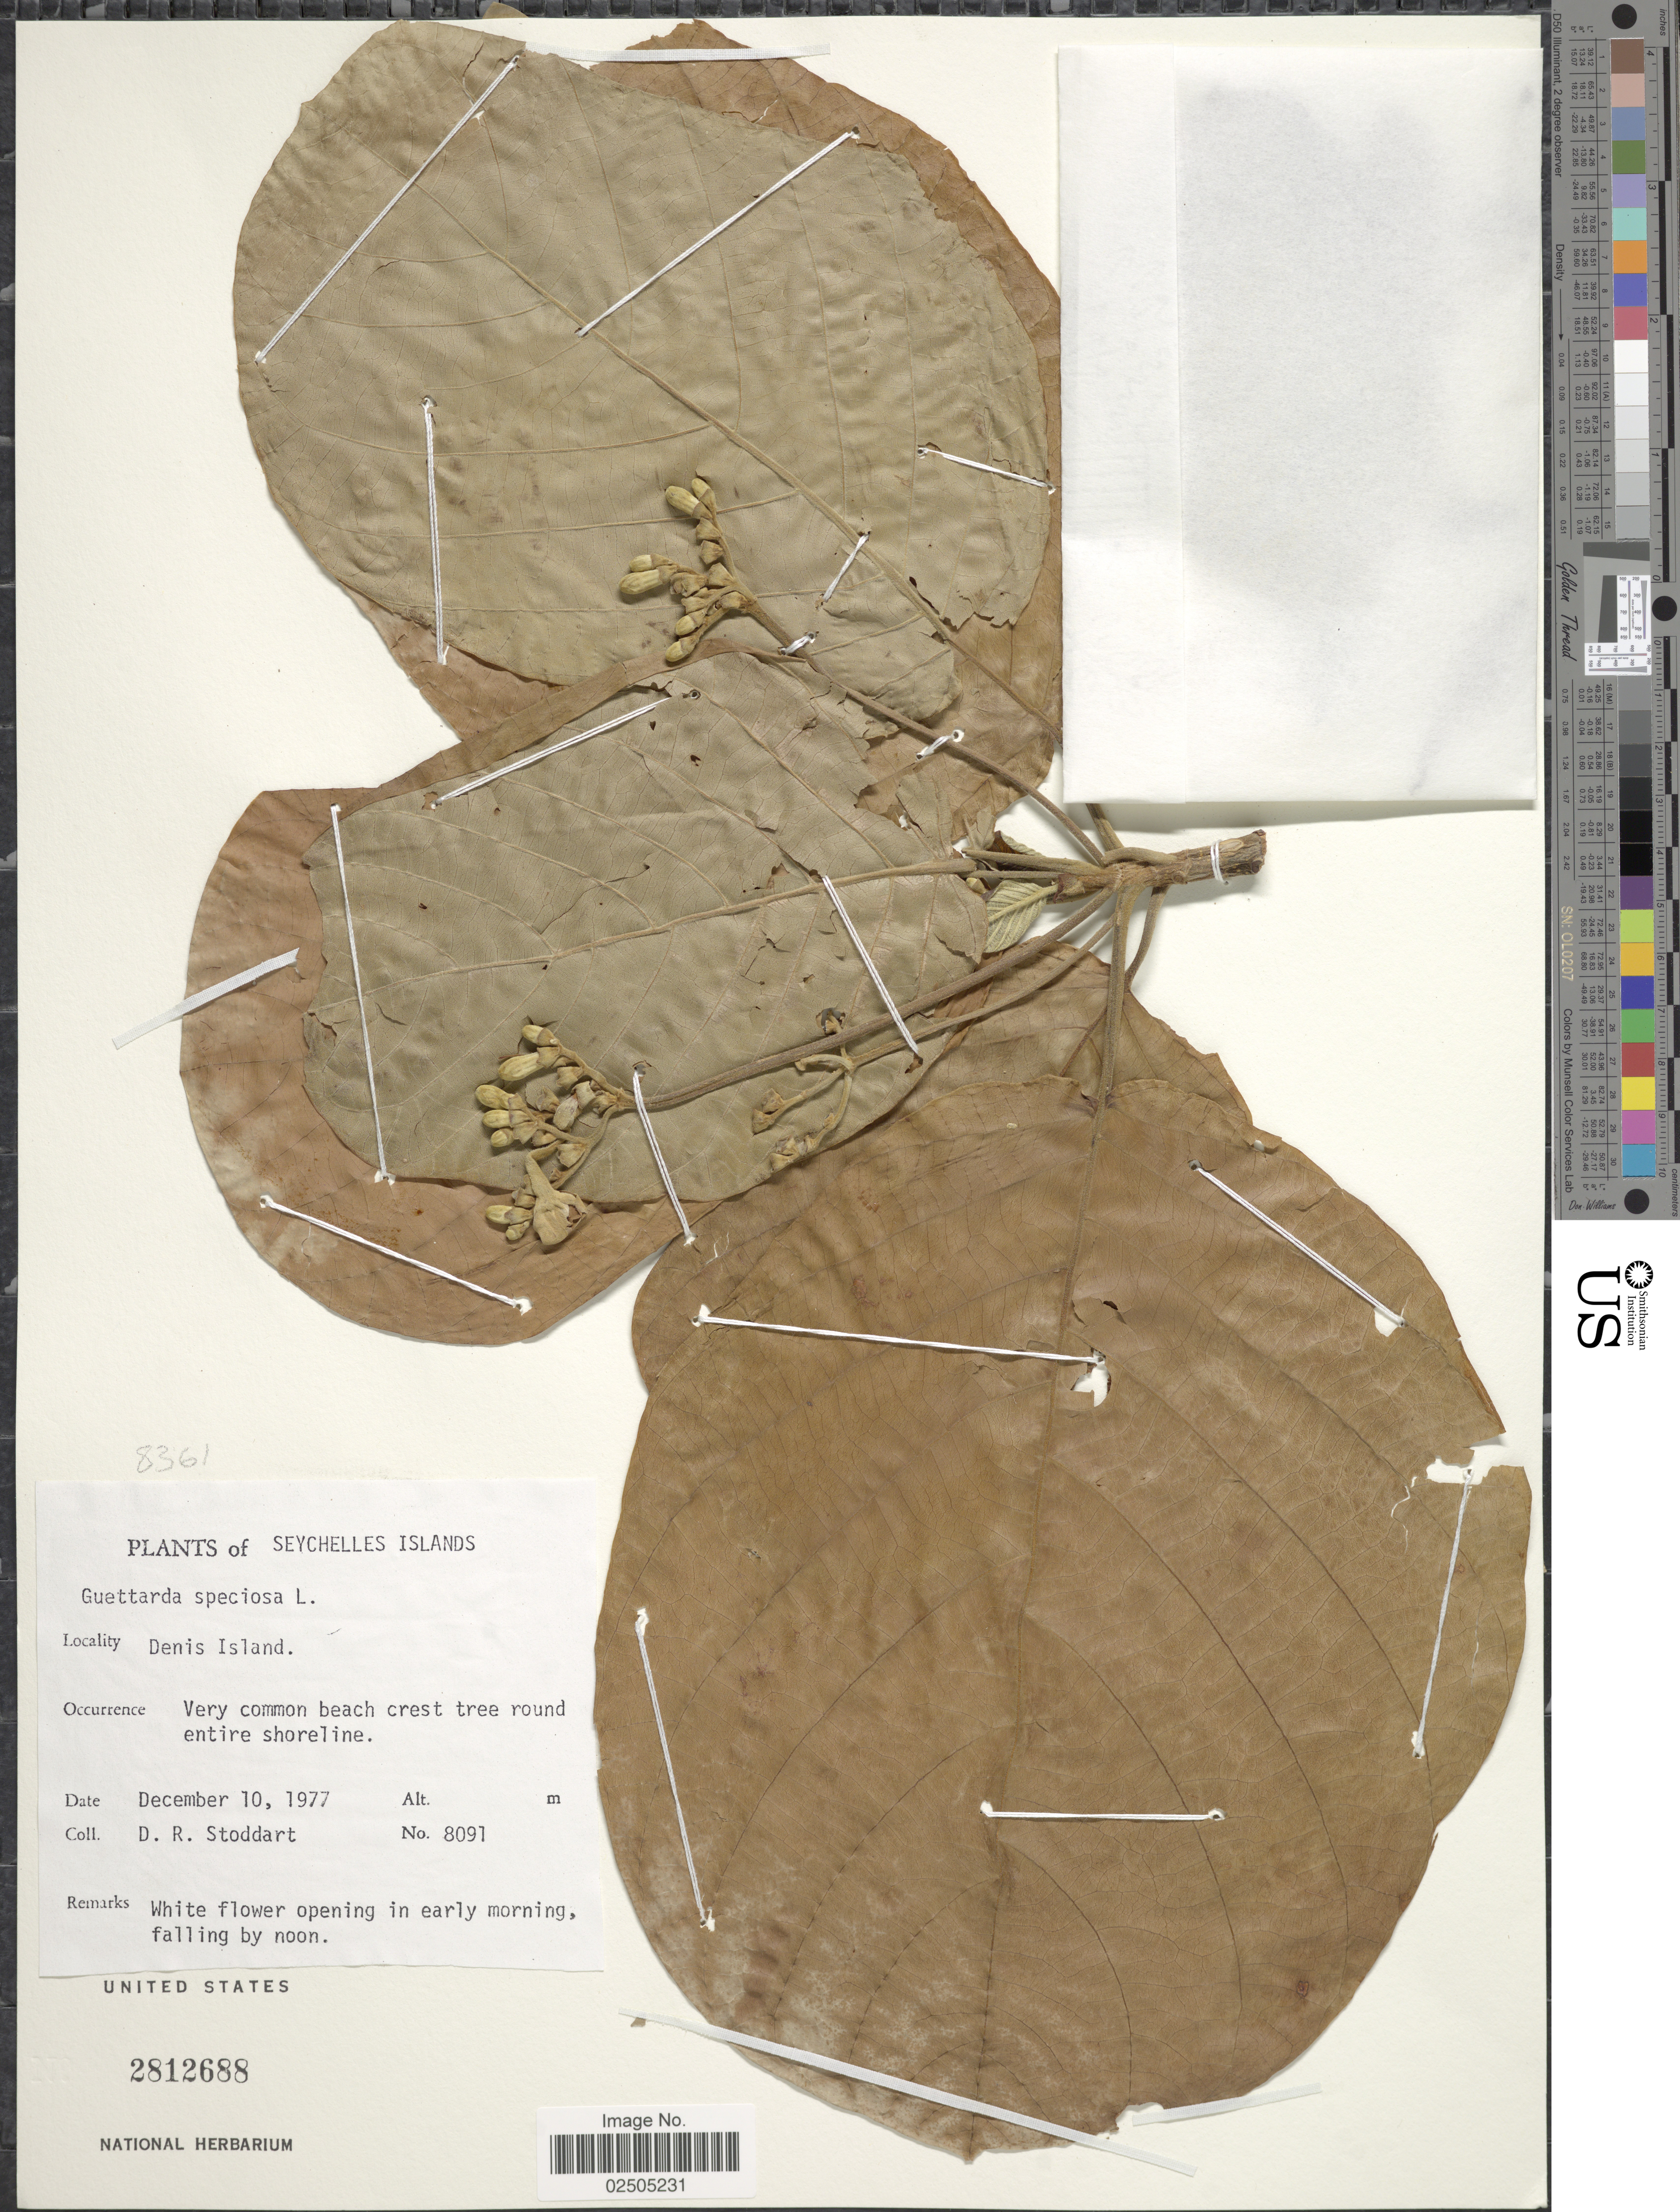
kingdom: Plantae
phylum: Tracheophyta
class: Magnoliopsida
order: Gentianales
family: Rubiaceae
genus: Guettarda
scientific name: Guettarda speciosa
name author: L.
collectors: D. R. Stoddart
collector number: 8091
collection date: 1977-12-10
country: Seychelles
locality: Denis Island. Very common beach crest tree round entire shoreline.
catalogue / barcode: US 2812688